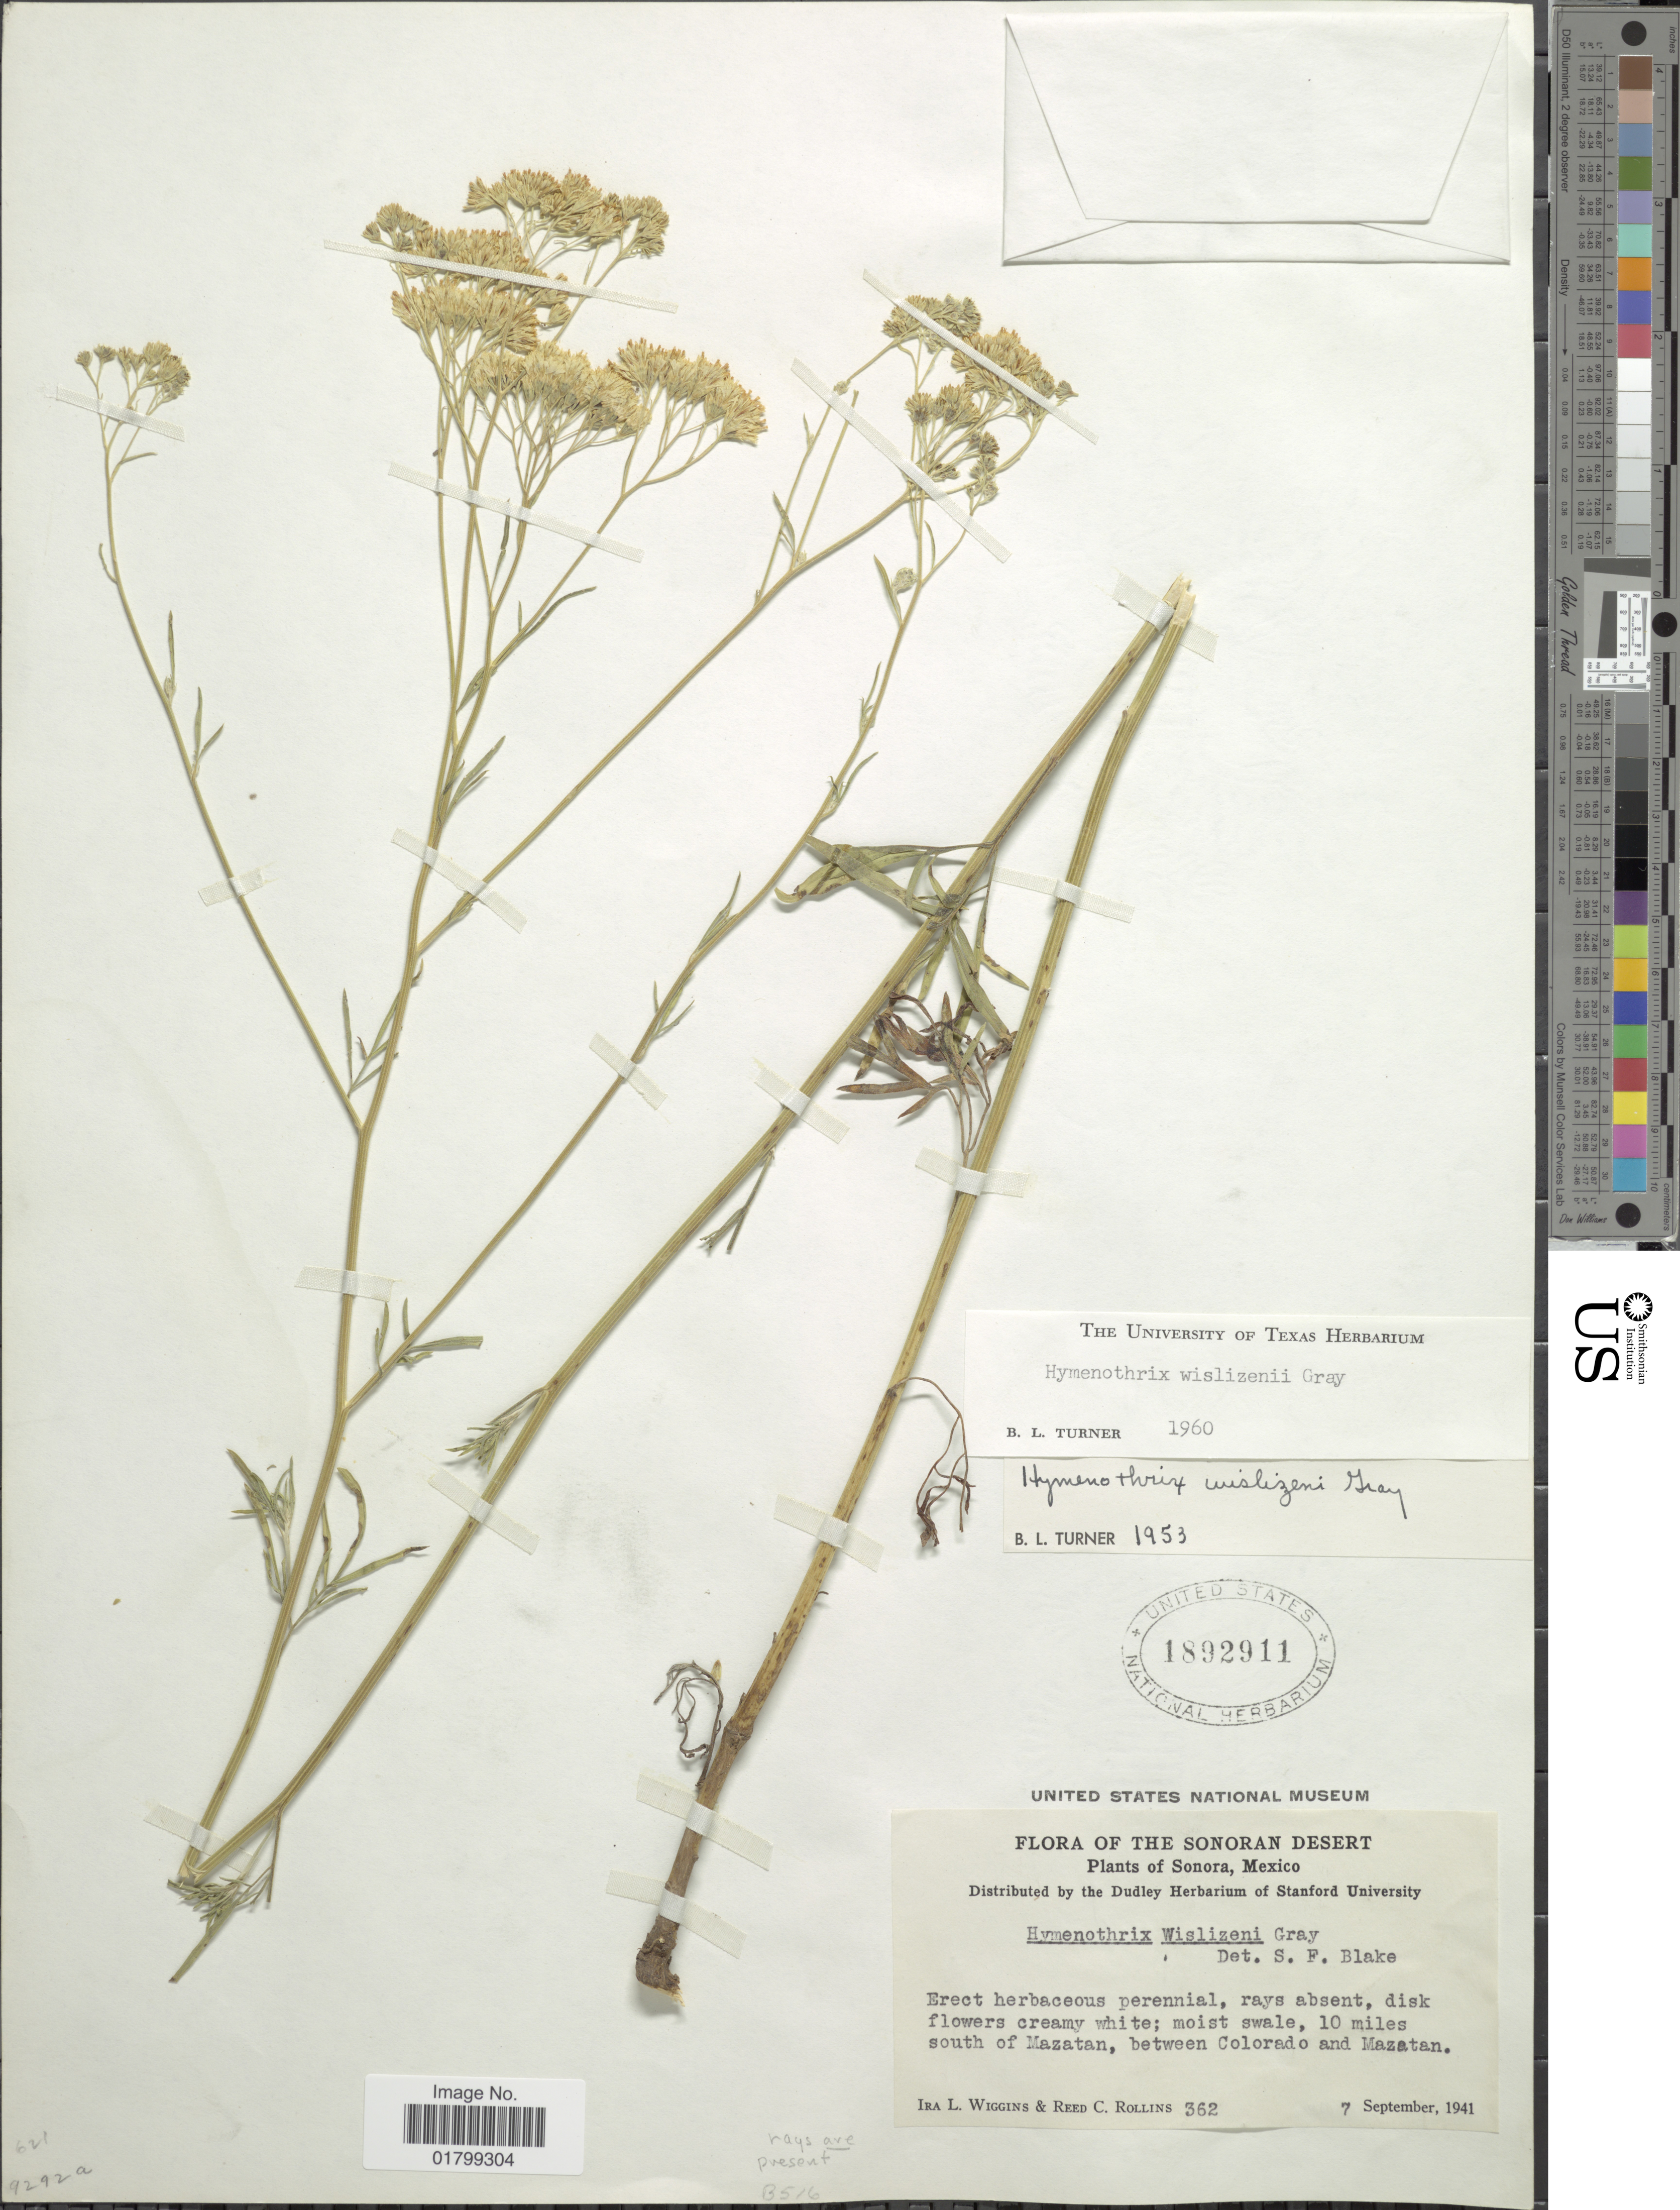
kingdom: Plantae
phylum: Tracheophyta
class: Magnoliopsida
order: Asterales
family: Asteraceae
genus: Hymenothrix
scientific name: Hymenothrix wislizenii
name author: A. Gray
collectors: I. L. Wiggins & R. C. Rollins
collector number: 362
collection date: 1941-09-07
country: Mexico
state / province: Sonora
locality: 10 miles south of Mazatan, between Colorado and Mazatan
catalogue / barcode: US 1892911